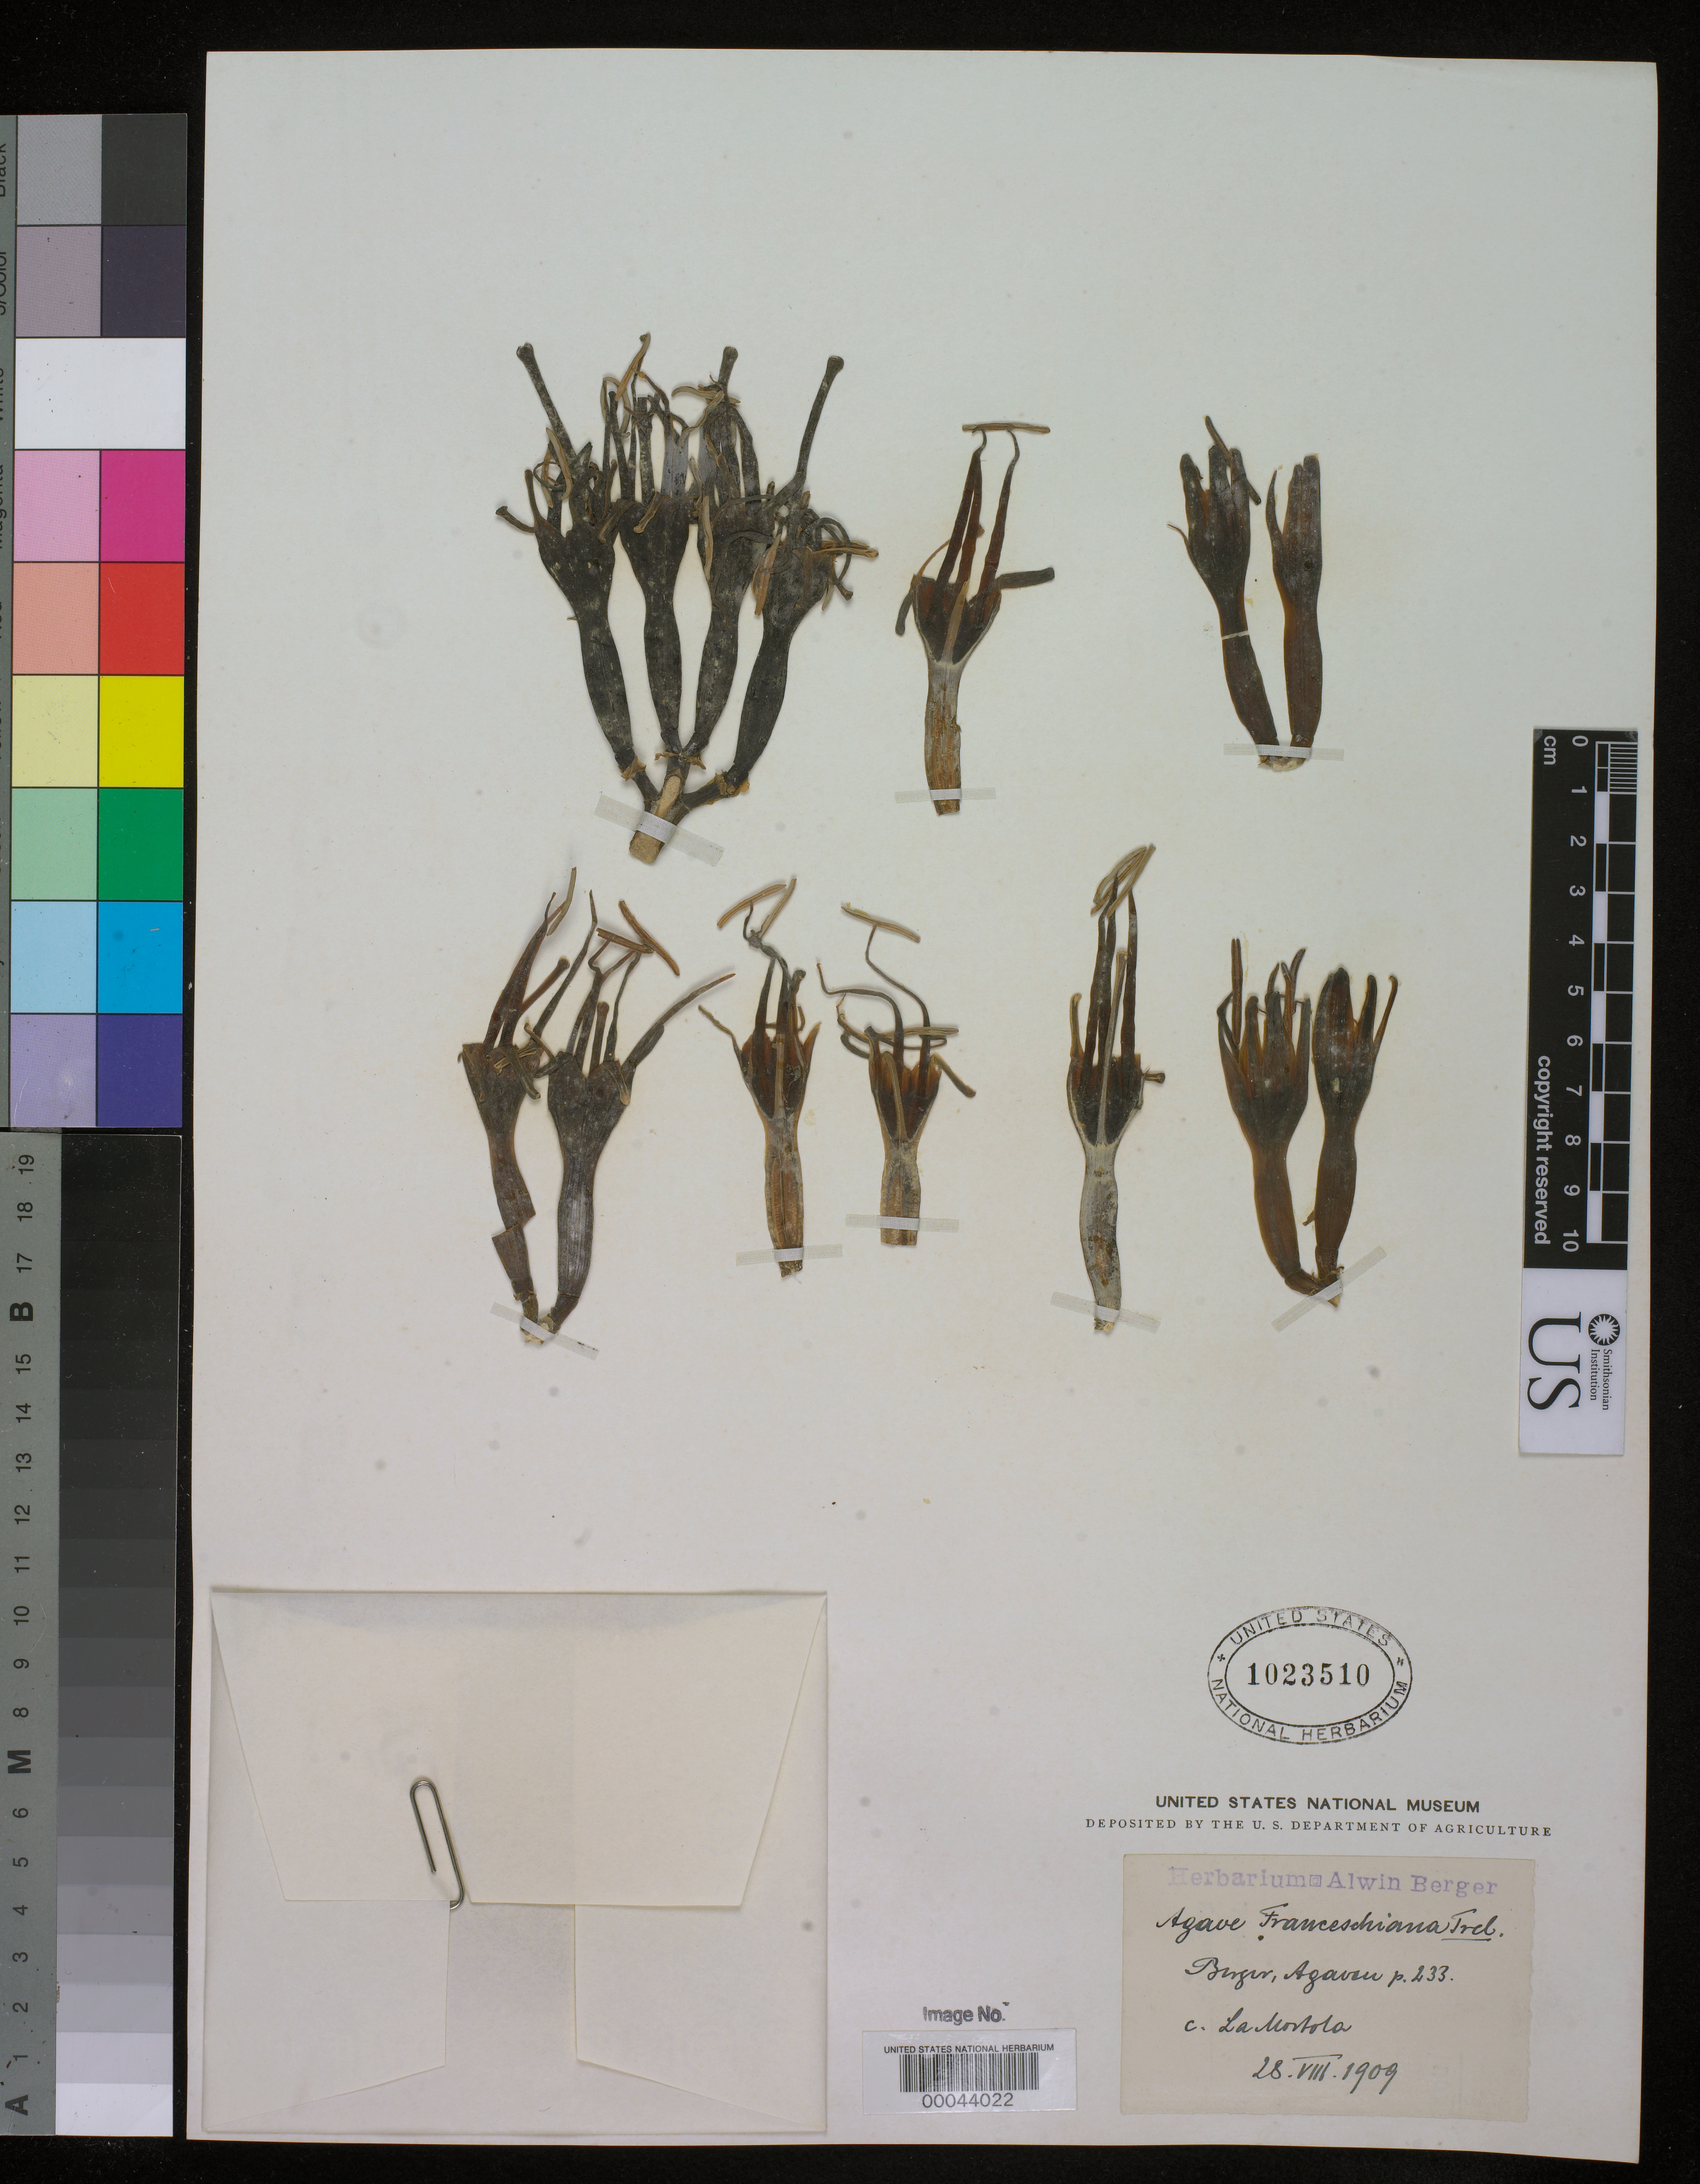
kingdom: Plantae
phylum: Tracheophyta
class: Liliopsida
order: Asparagales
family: Asparagaceae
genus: Agave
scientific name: Agave franceschiana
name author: Trel. ex A. Berger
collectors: ex herb. A. Berger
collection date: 1909-06-02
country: Mexico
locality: Cultivated at La Mortola, Italy.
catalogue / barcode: US 1023510